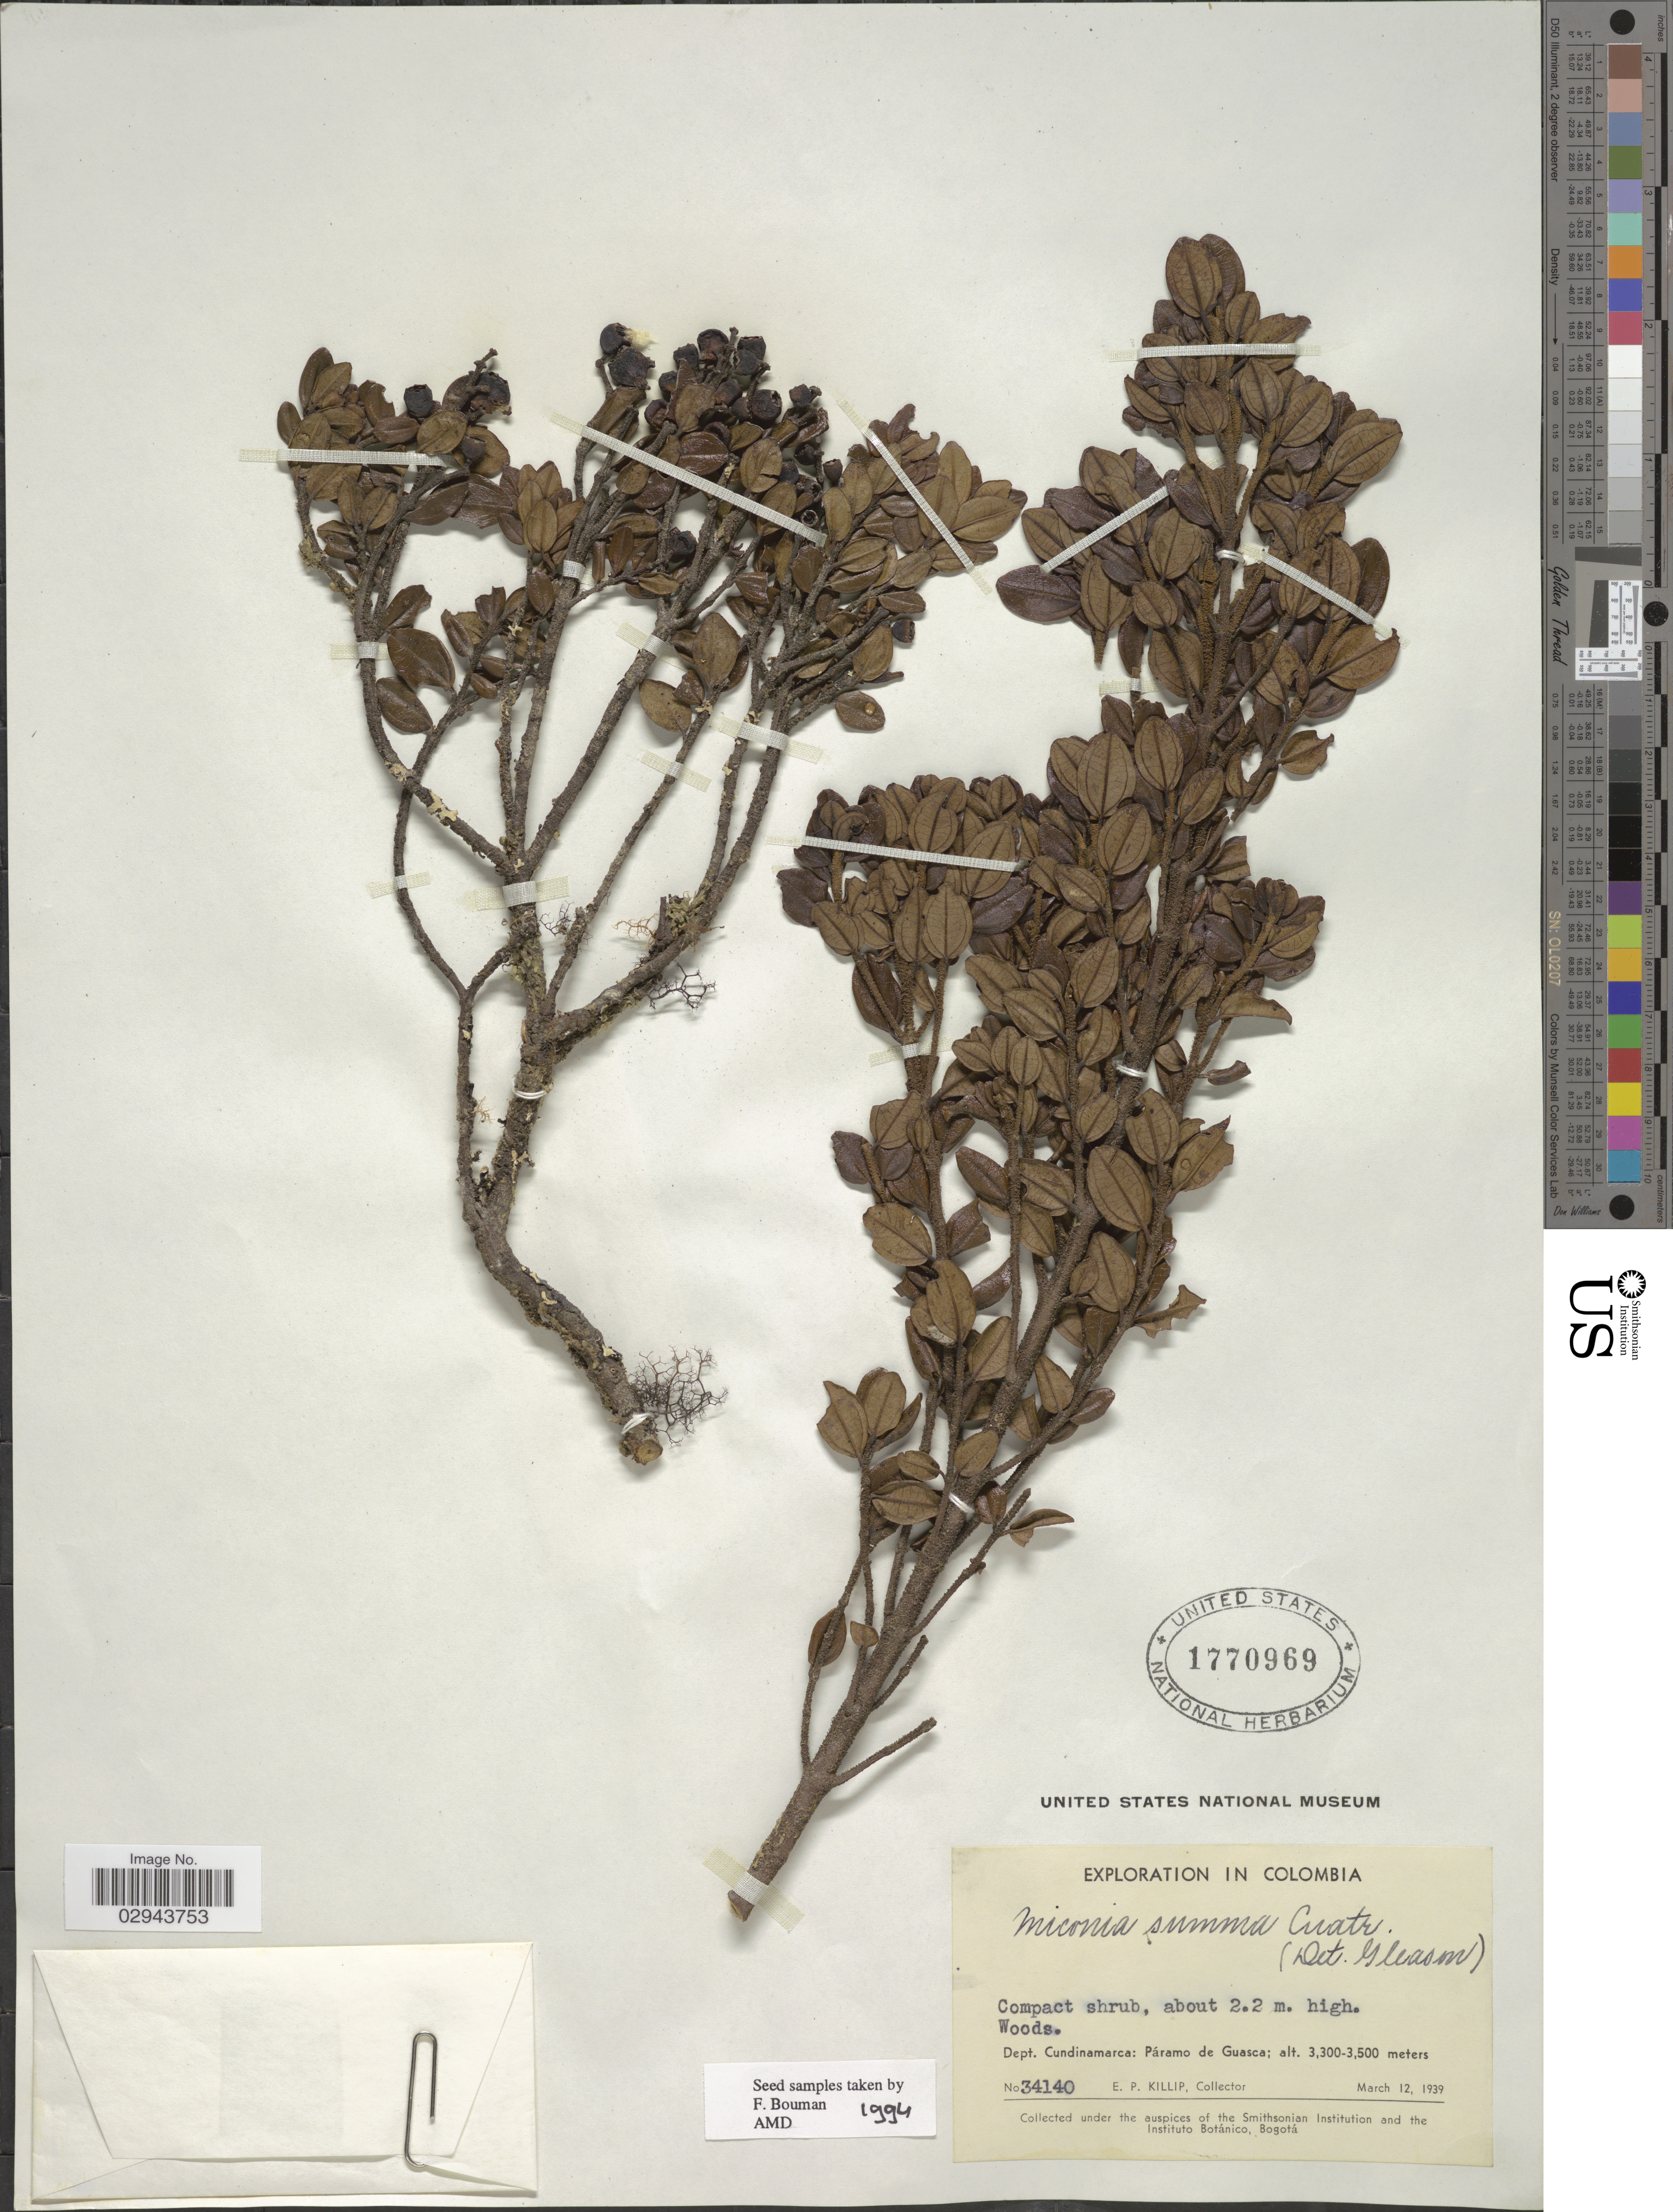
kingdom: Plantae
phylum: Tracheophyta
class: Magnoliopsida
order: Myrtales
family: Melastomataceae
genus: Miconia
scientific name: Miconia summa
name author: Cuatrec.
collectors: E. P. Killip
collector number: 34140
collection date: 1939-03-12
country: Colombia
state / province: Cundinamarca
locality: Dept. Cundinamarca: Páramo de Guasca.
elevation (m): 3300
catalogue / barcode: US 1770969